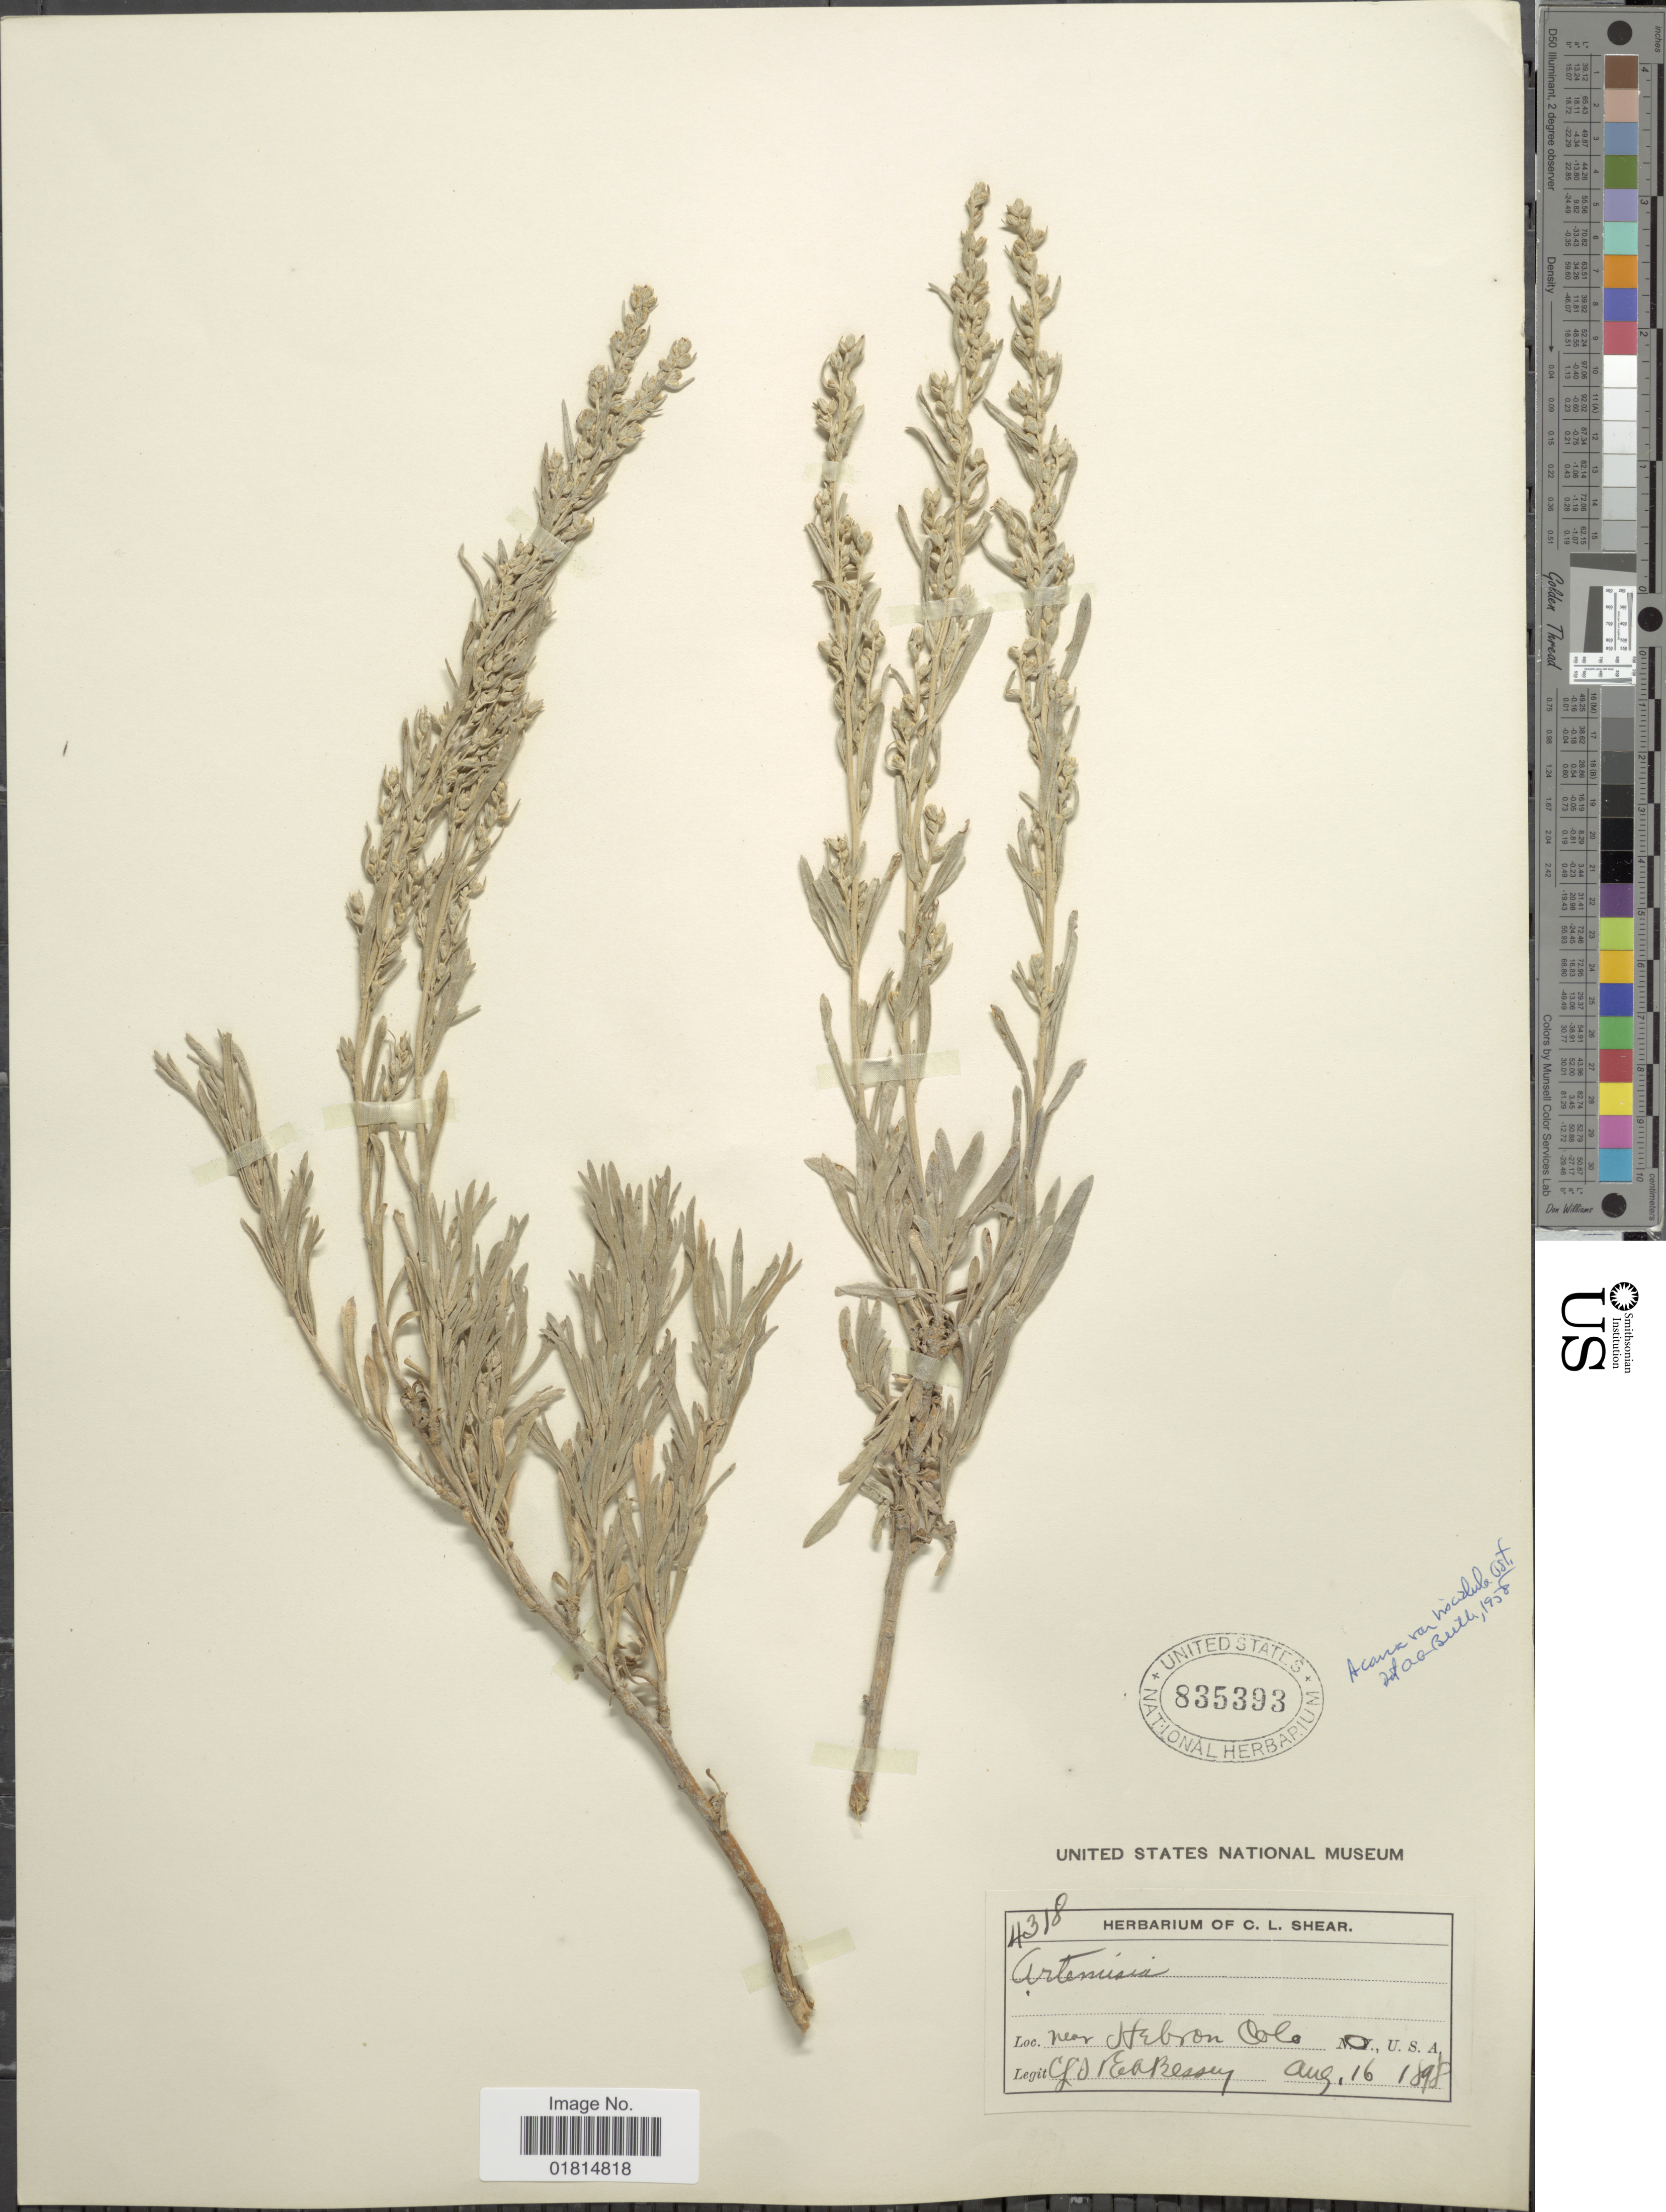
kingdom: Plantae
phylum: Tracheophyta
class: Magnoliopsida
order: Asterales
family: Asteraceae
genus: Artemisia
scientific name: Artemisia cana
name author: Pursh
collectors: C. L. Shear & E. A. Bessey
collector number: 4318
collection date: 1898-08-16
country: United States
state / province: Colorado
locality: Near Hebron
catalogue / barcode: US 835393